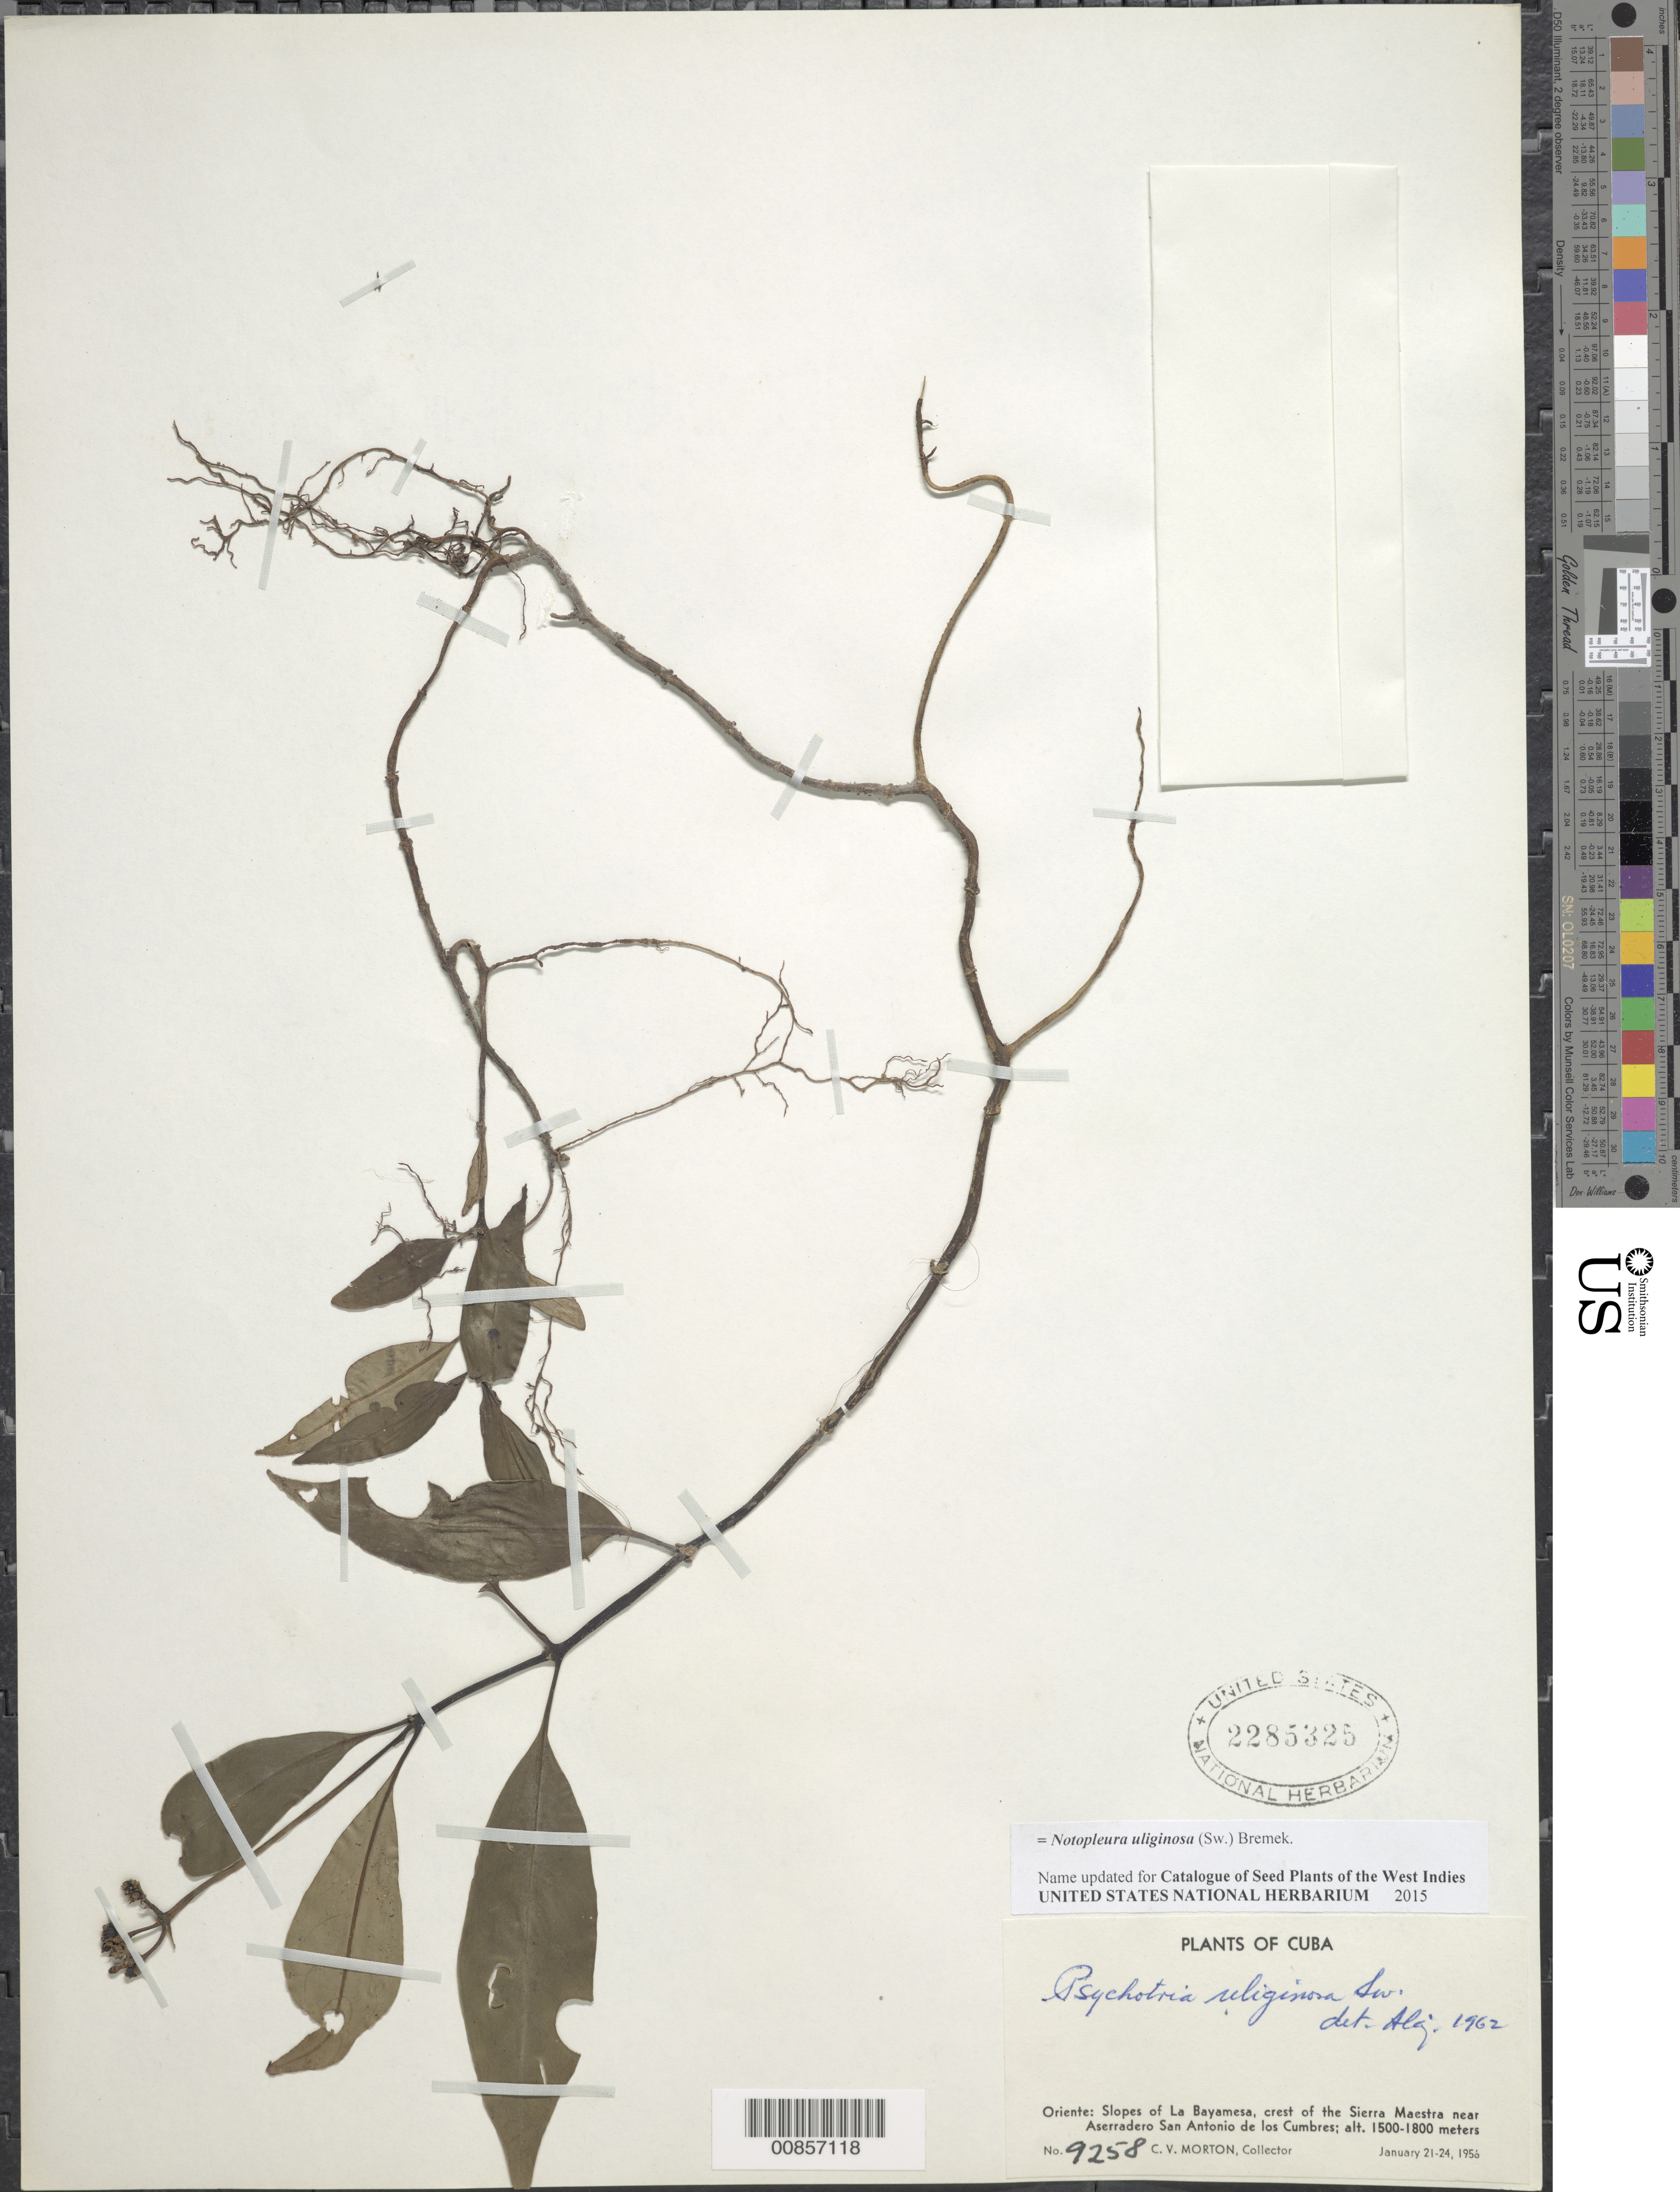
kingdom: Plantae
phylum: Tracheophyta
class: Magnoliopsida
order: Gentianales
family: Rubiaceae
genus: Notopleura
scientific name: Notopleura uliginosa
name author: (Sw.) Bremek.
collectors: C. V. Morton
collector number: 9258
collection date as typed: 21 Jan 1956 to 24 Jan 1956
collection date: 1956-01-21/1956-01-24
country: Cuba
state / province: Oriente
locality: Slopes of La Bayamesa, crest of the Sierra Maestra near Aserradero San Antonio de los Cumbres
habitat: Montane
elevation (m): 1500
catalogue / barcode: US 2285325